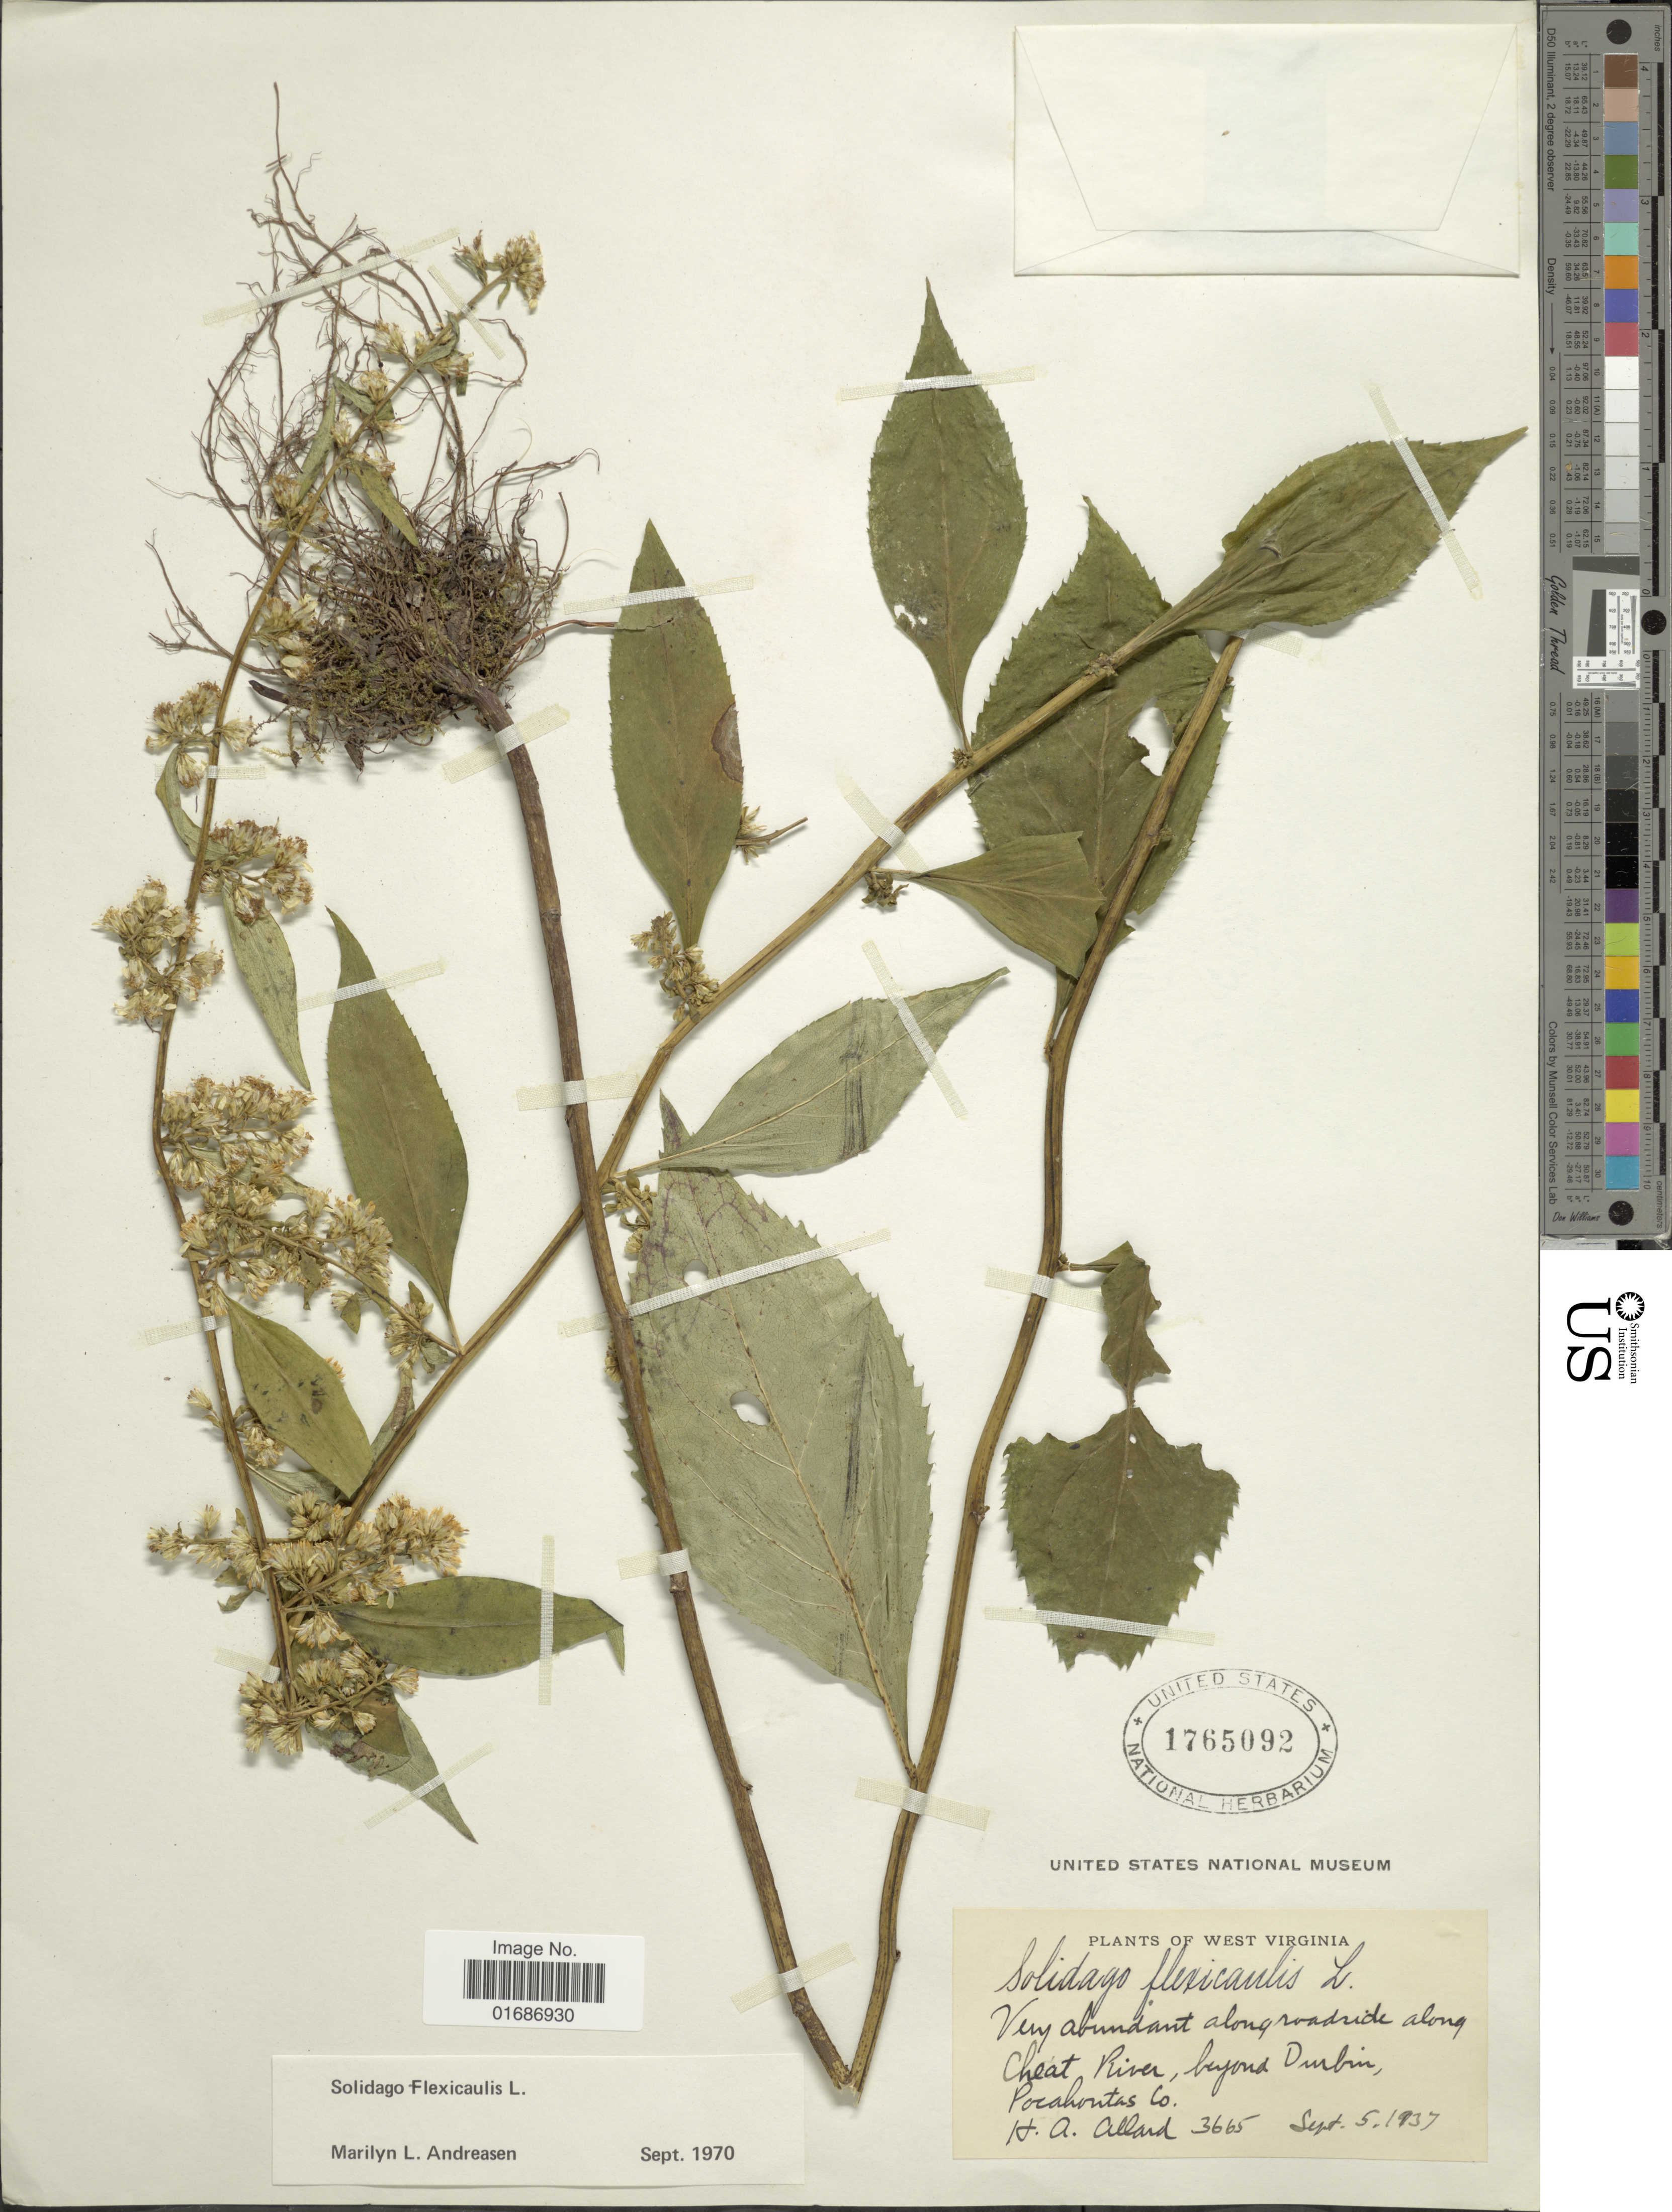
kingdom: Plantae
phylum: Tracheophyta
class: Magnoliopsida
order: Asterales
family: Asteraceae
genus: Solidago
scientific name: Solidago flexicaulis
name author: L.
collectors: H. A. Allard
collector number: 3665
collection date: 1937-09-05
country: United States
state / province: West Virginia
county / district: Pocahontas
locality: Cheat River, beyond Dinbin, Pocahontas Co.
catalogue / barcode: US 1765092